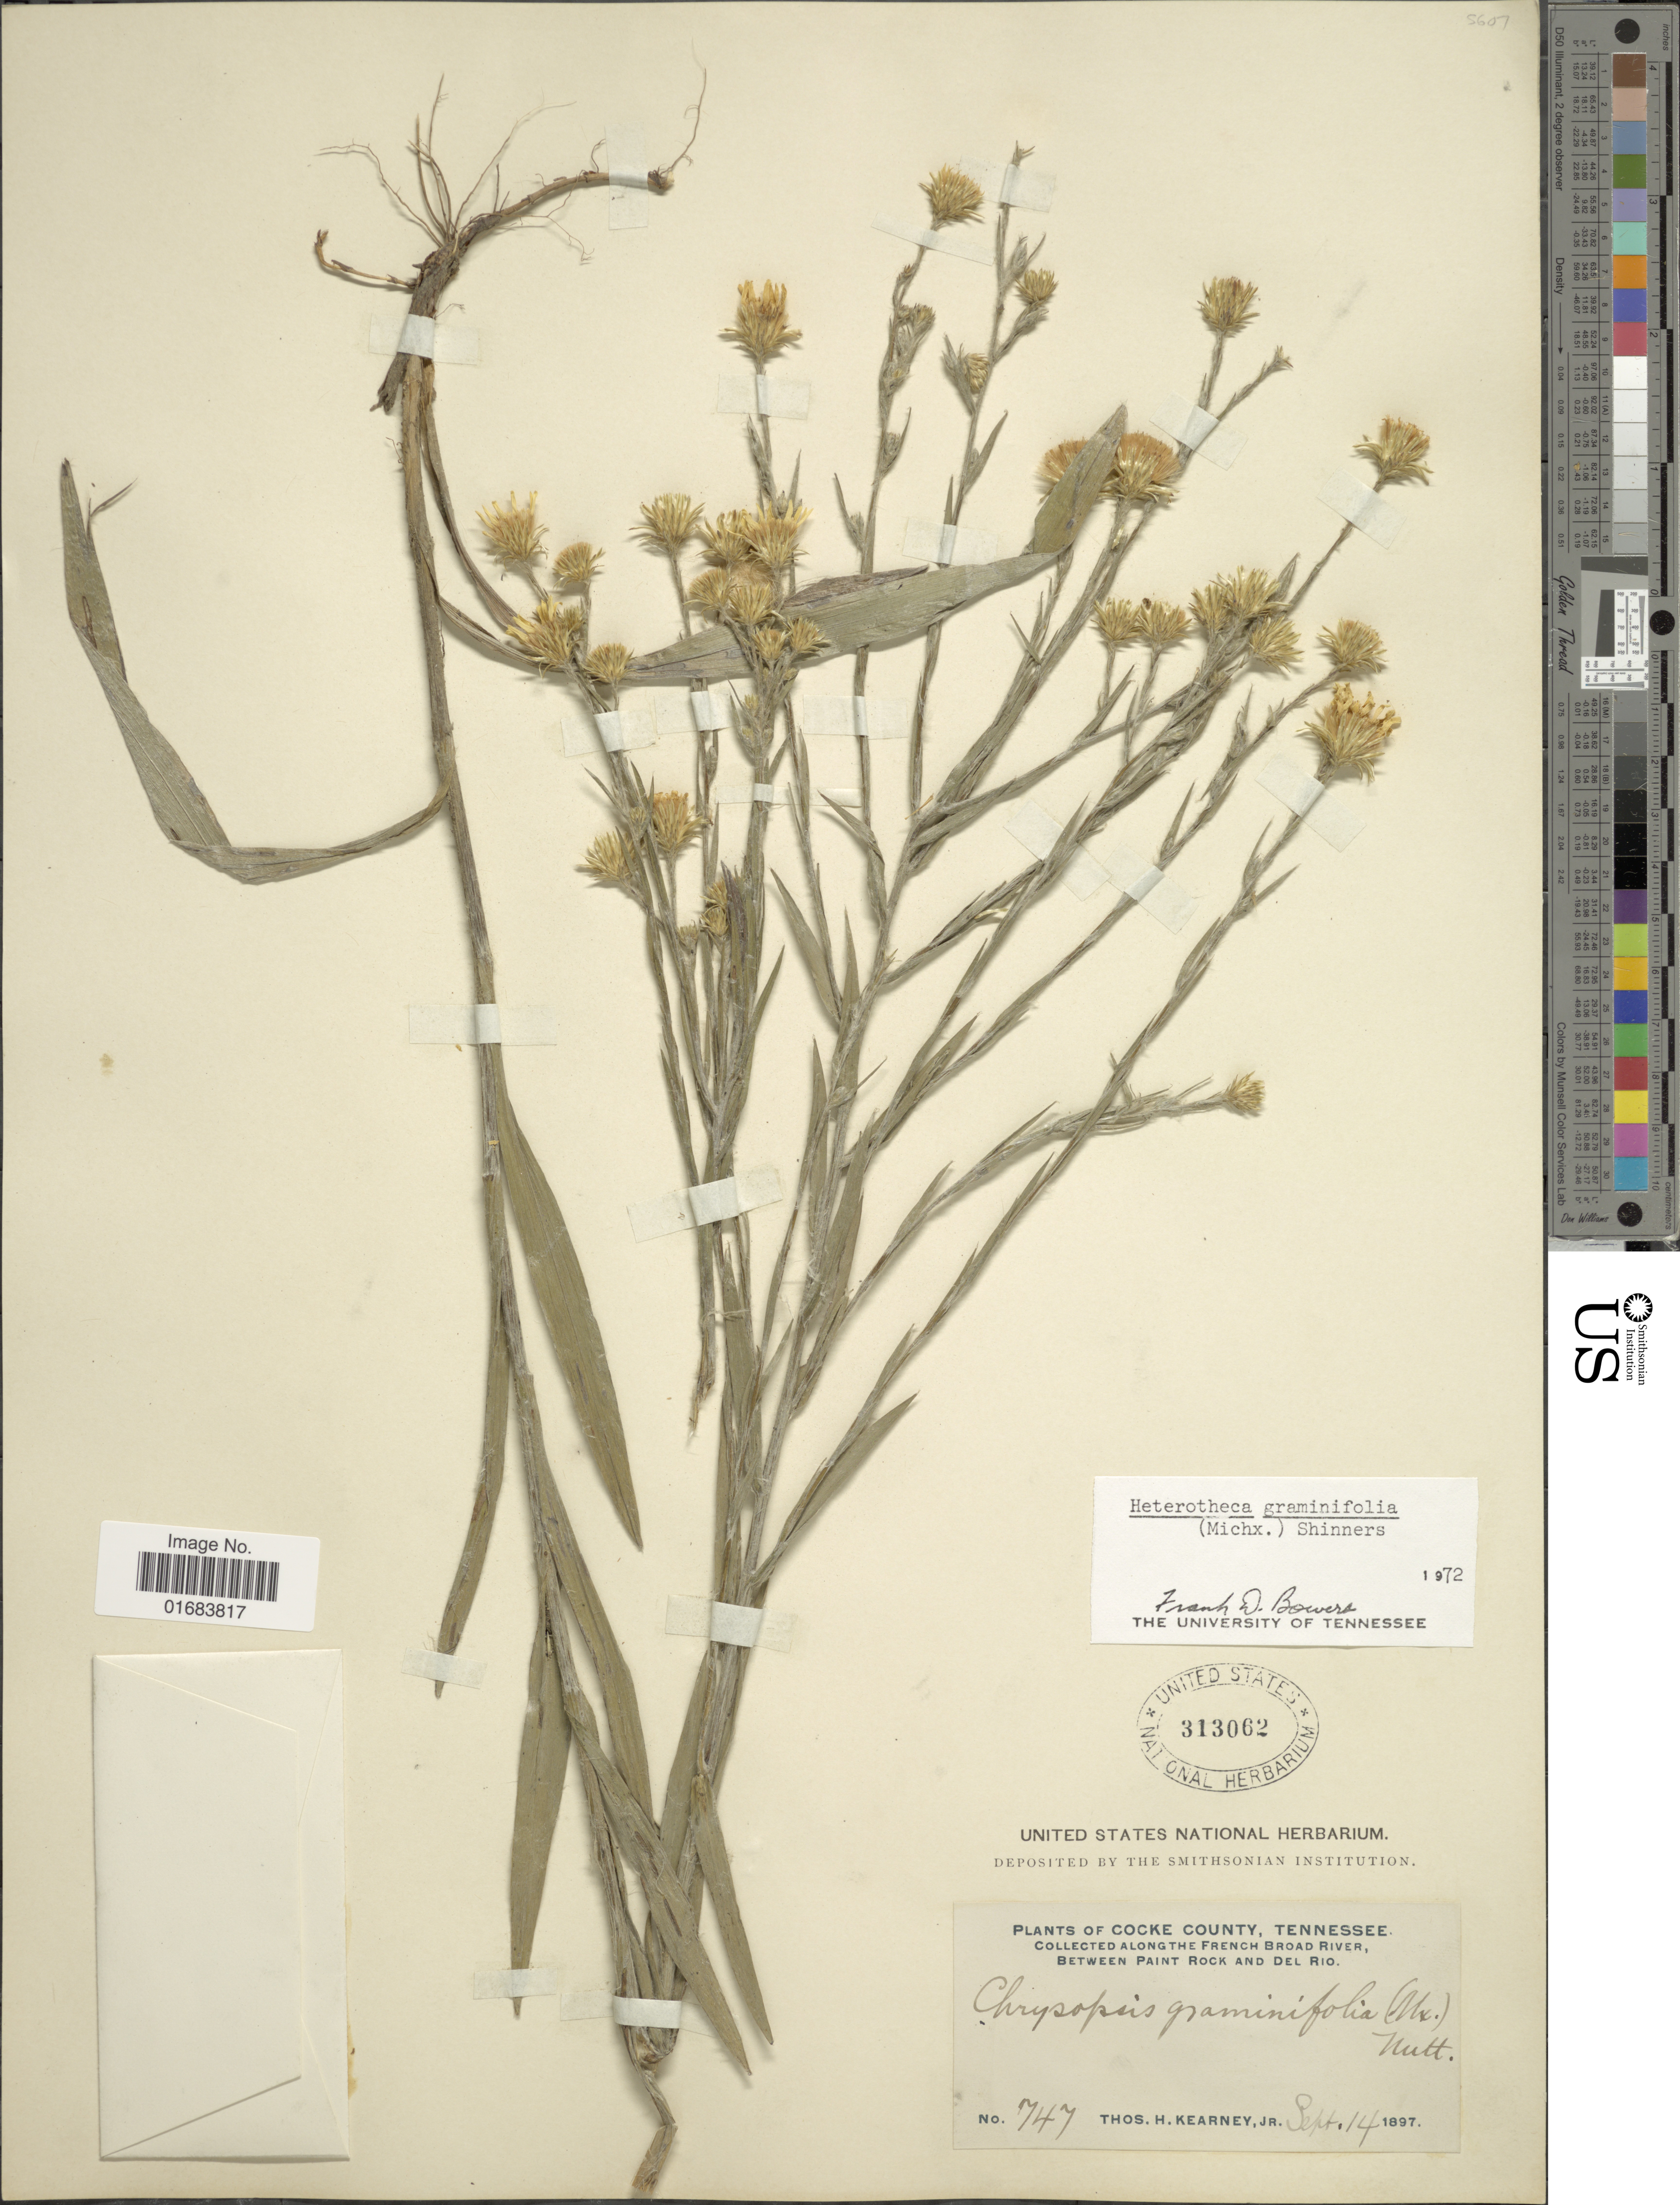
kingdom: Plantae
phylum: Tracheophyta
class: Magnoliopsida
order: Asterales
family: Asteraceae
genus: Pityopsis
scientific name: Pityopsis graminifolia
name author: (Michx.) Nutt.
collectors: T. H. Kearney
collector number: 747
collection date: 1897-09-14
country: United States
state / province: Tennessee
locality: Cocke County, along the French Broad River, between Paint Rock and Del Rio.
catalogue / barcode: US 313062